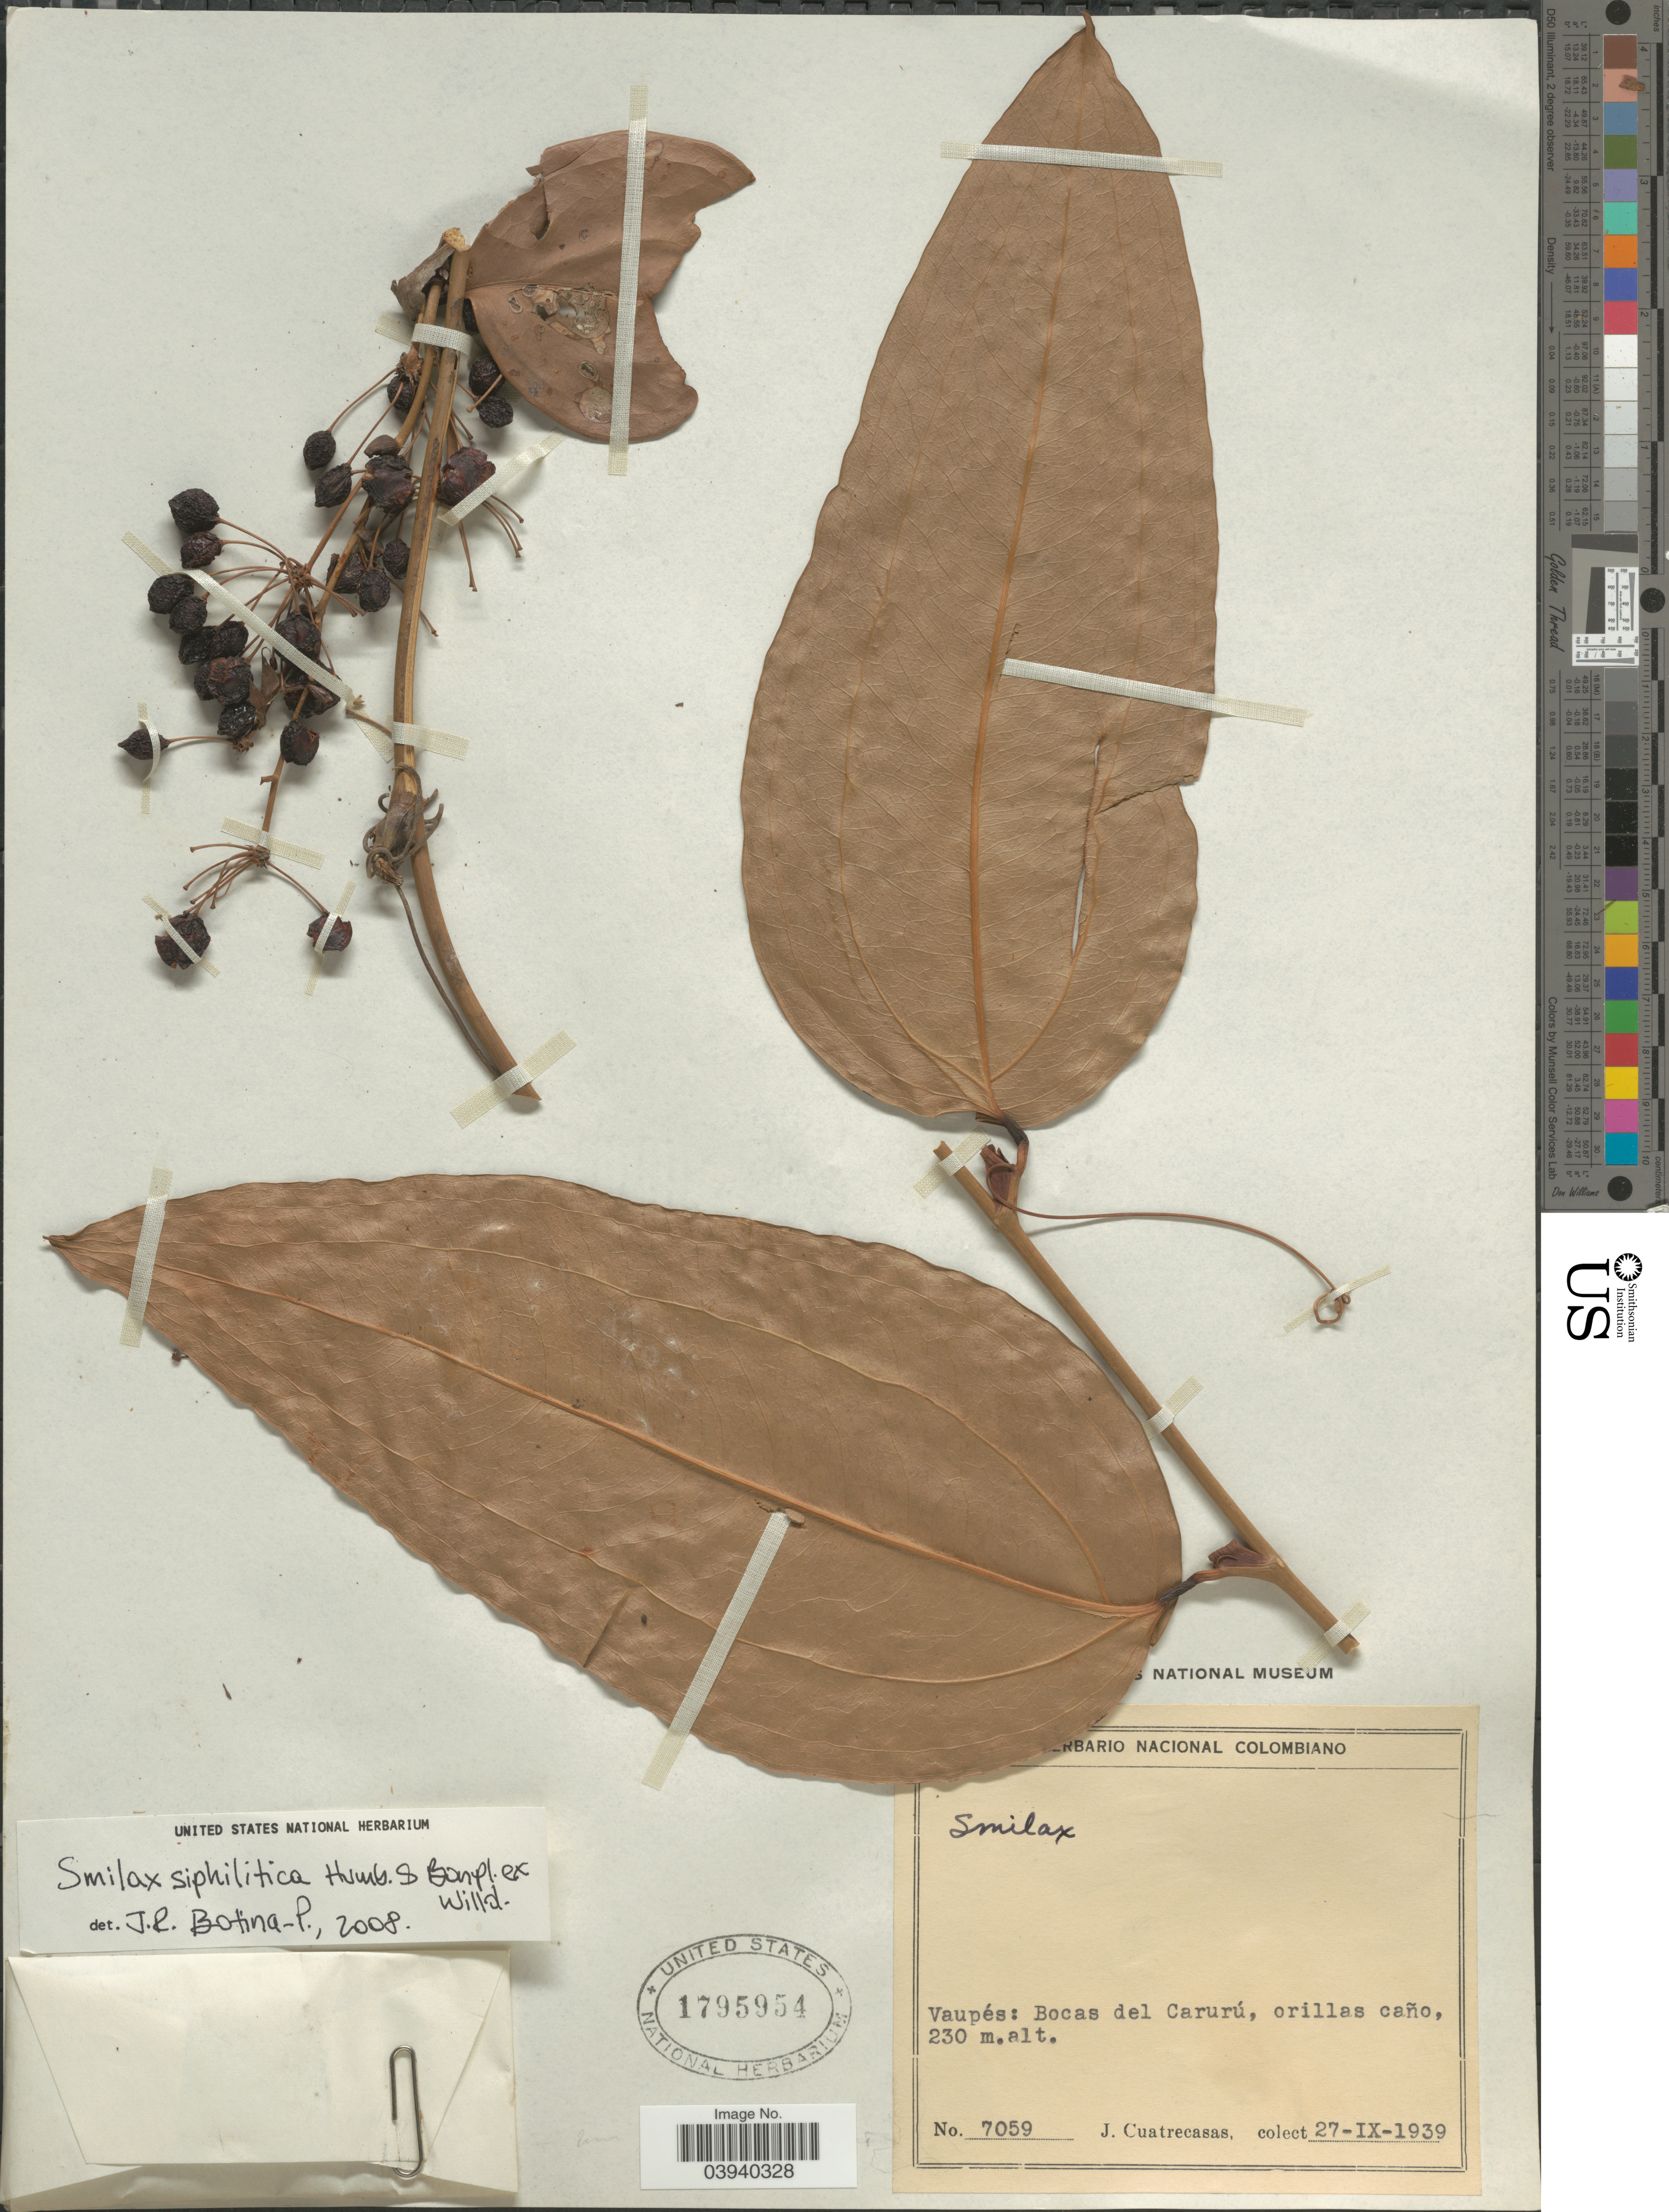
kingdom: Plantae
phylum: Tracheophyta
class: Liliopsida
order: Liliales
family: Smilacaceae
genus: Smilax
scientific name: Smilax syphilitica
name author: Humb. & Bonpl.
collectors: J. Cuatrecasas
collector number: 7059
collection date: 1939-09-27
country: Colombia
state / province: Vaupés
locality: Bocas del Carurú, orillas caño.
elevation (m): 230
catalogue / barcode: US 1795954